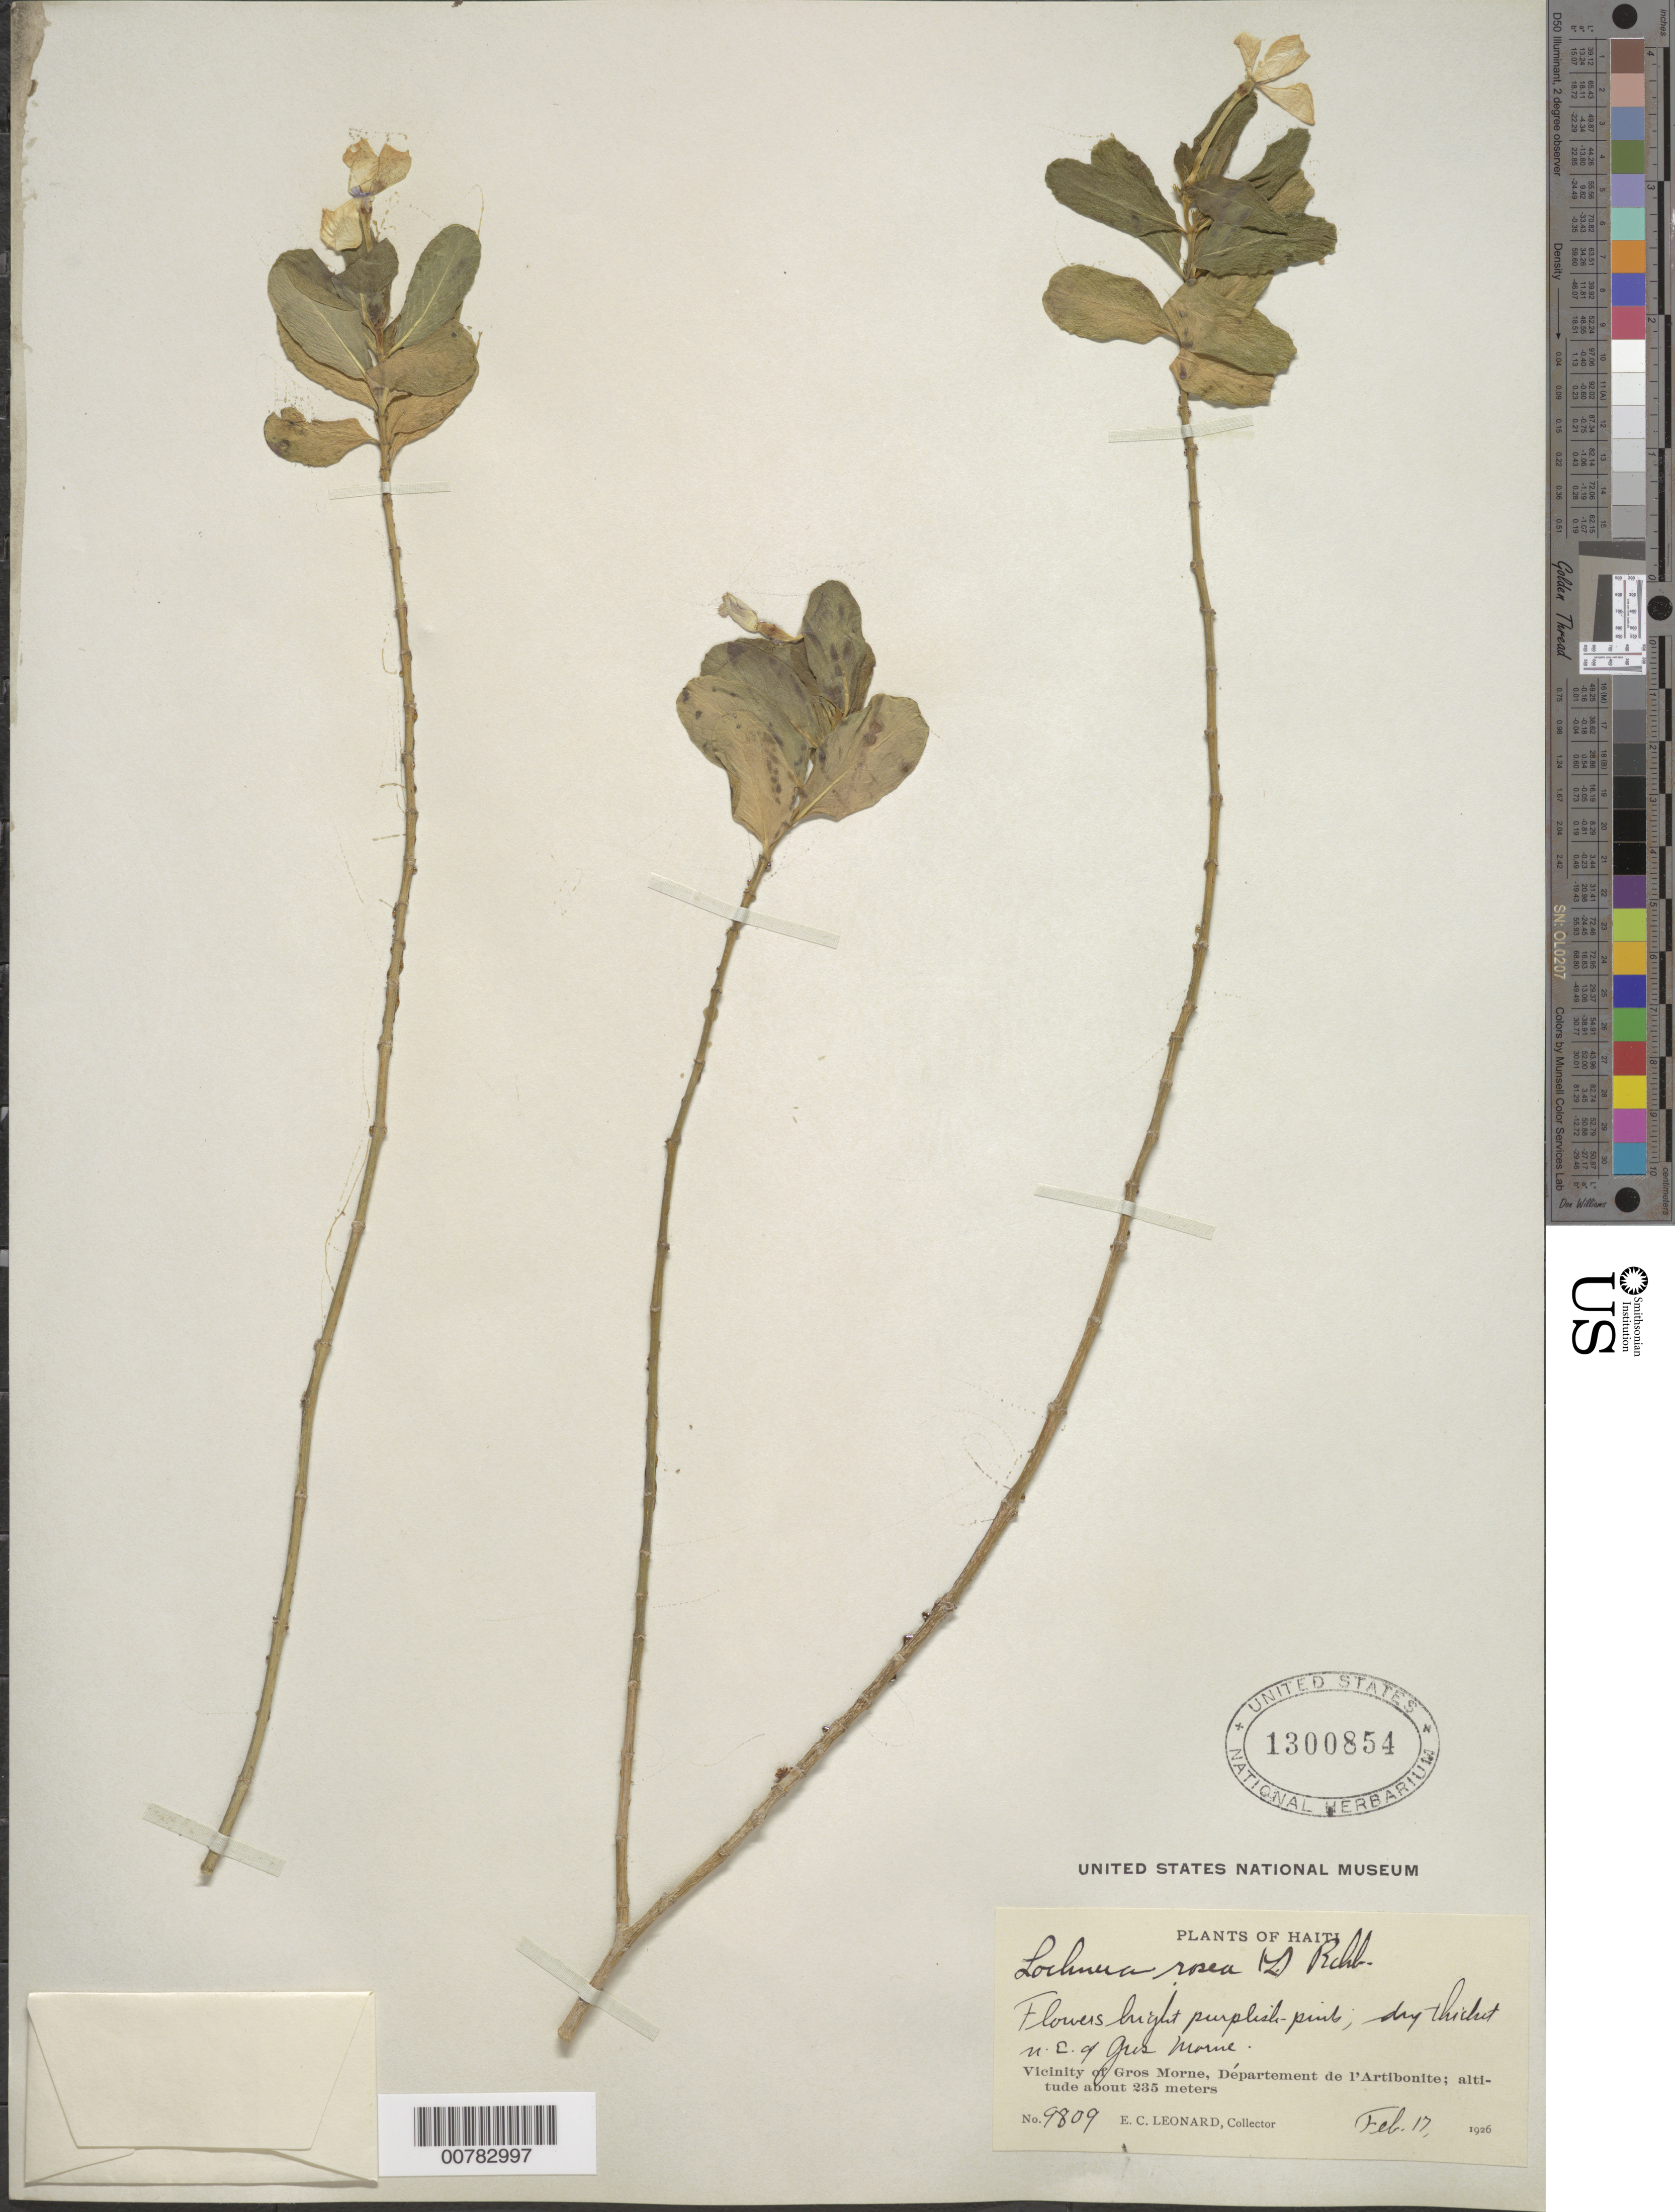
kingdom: Plantae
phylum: Tracheophyta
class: Magnoliopsida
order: Gentianales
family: Apocynaceae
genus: Catharanthus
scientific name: Catharanthus roseus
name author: (L.) G. Don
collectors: E. C. Leonard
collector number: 9809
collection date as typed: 17 Feb 1926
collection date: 1926-02-17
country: Haiti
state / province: Artibonite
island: Hispaniola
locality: Vicinity of Gros Morne, N.E. of Gros Morne.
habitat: Dry thicket.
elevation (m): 235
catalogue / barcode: US 1300854